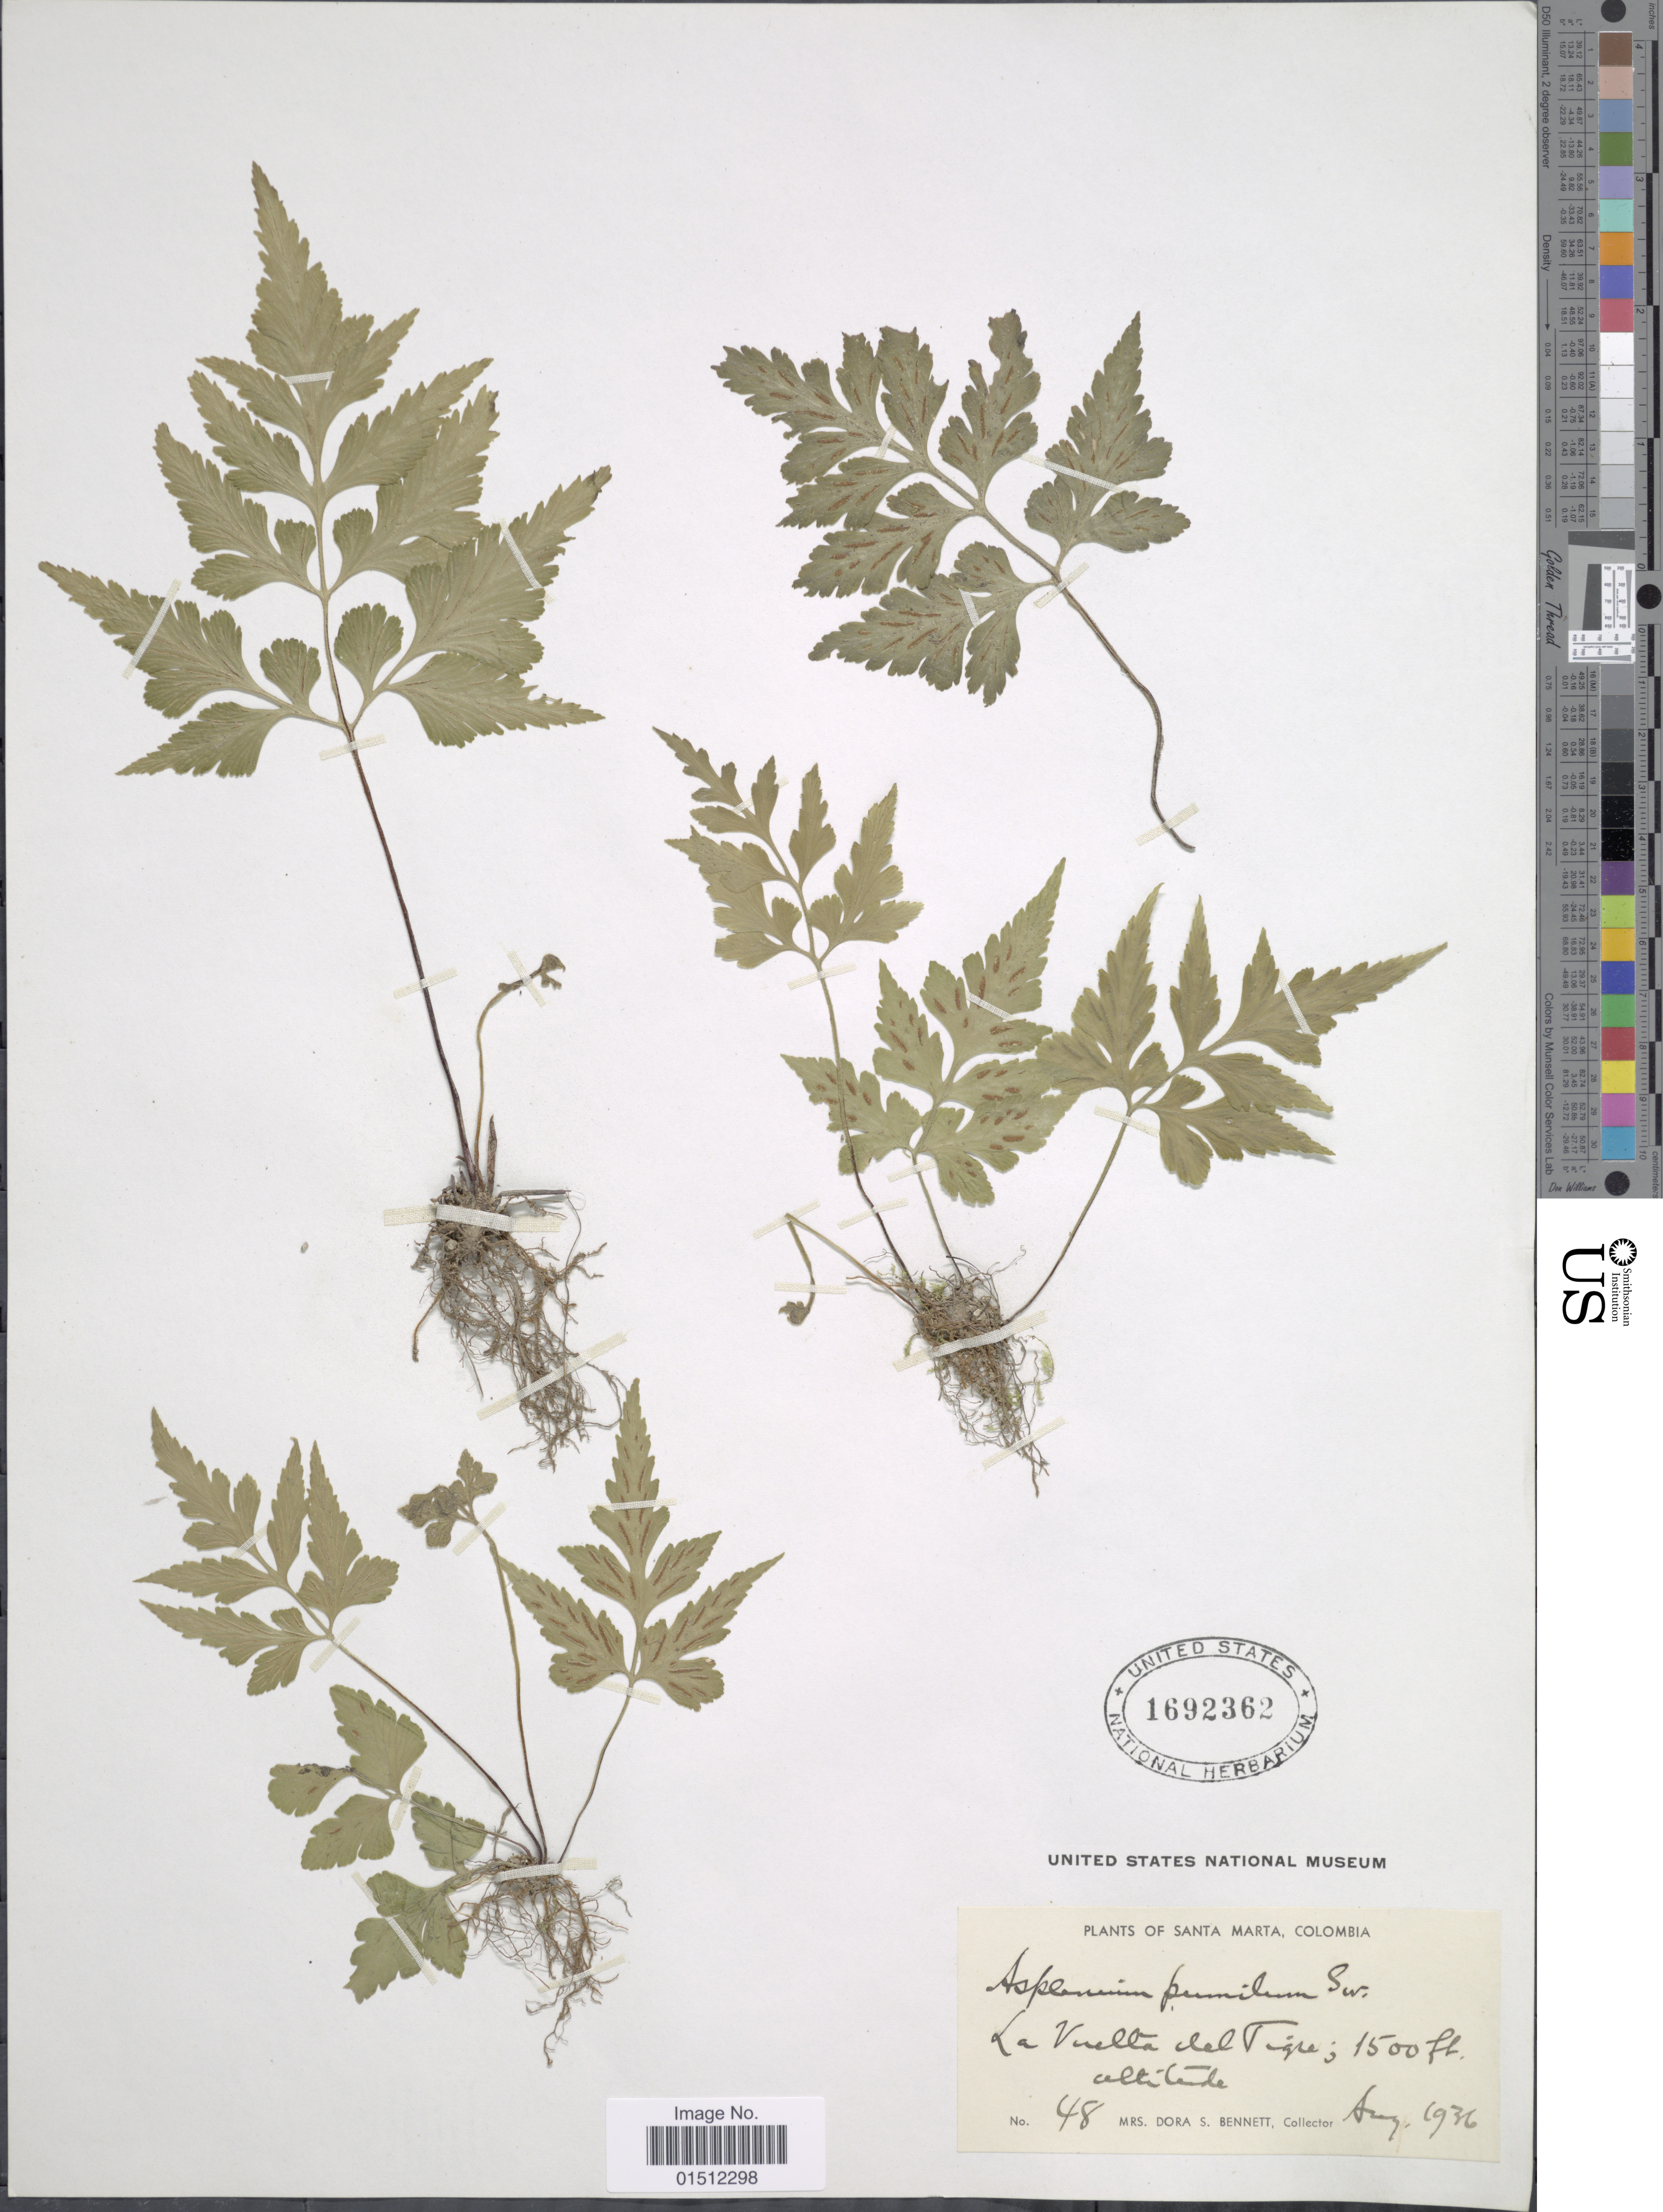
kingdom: Plantae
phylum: Tracheophyta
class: Polypodiopsida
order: Polypodiales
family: Aspleniaceae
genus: Asplenium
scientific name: Asplenium pumilum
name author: Sw.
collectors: D. Bennett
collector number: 48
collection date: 1936-08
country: Colombia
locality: Santa Marta, Colombia. La Vuelta del Tigre.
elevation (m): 457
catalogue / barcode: US 1692362